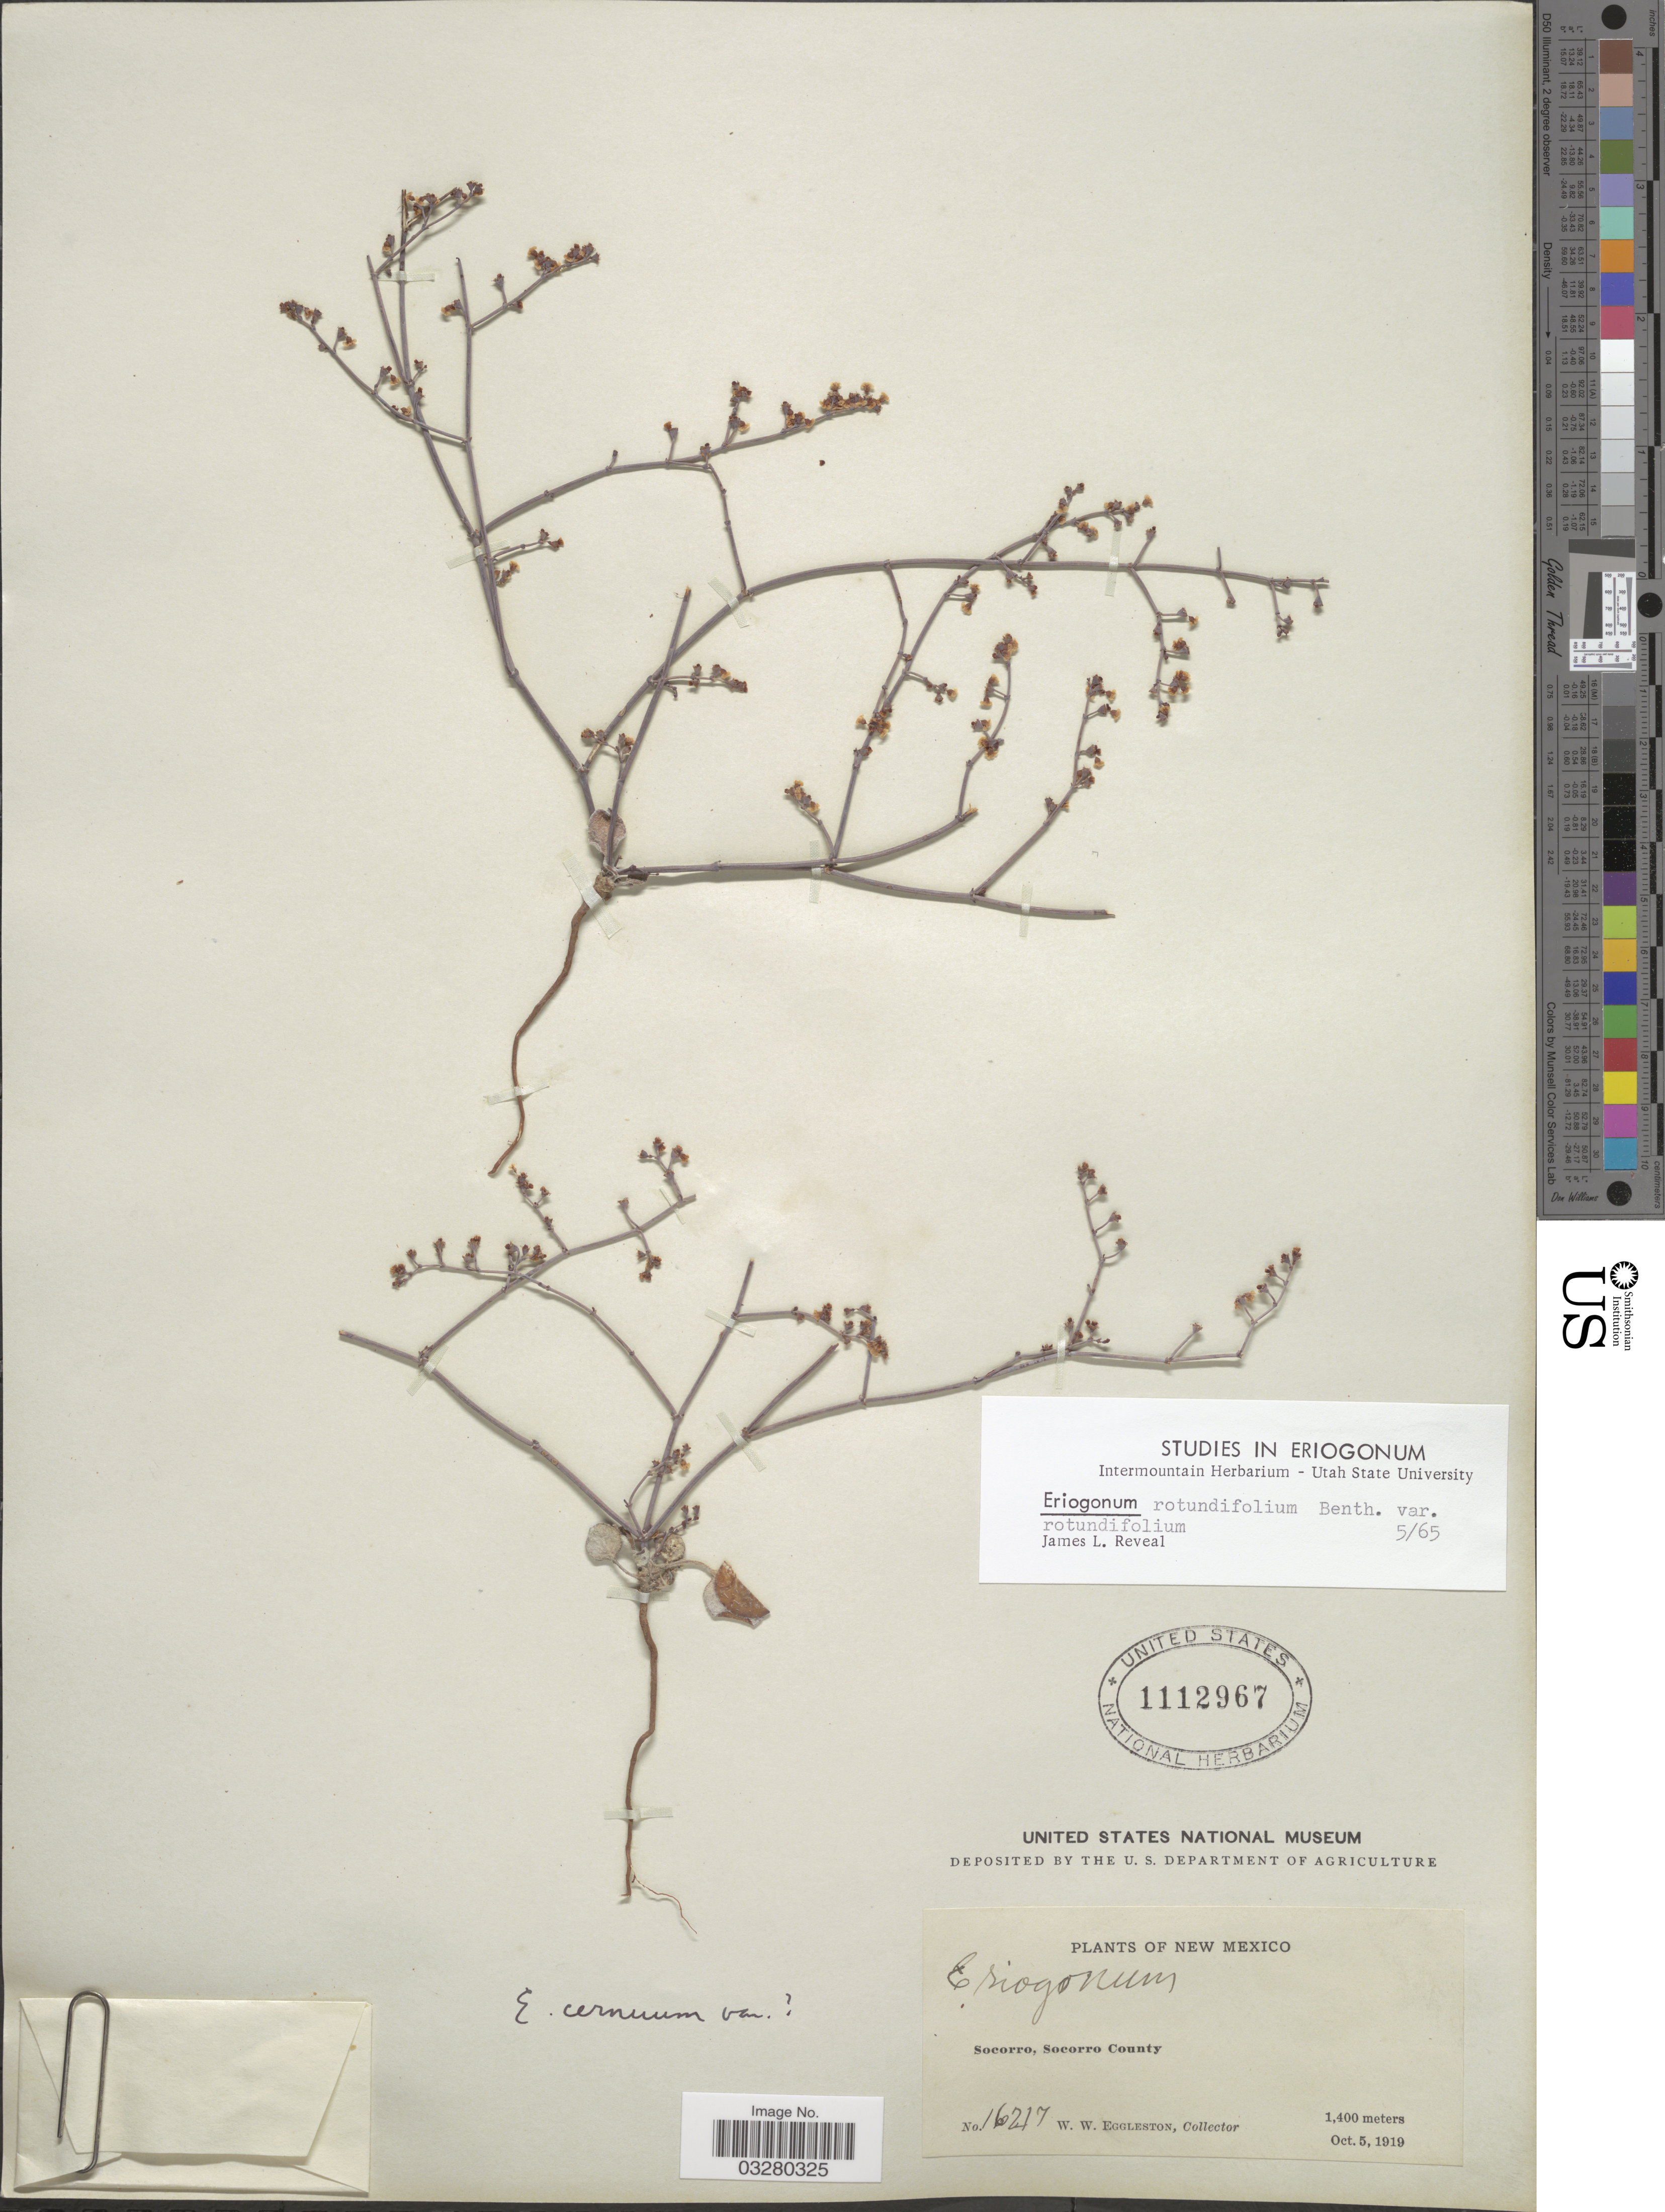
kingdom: Plantae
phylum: Tracheophyta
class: Magnoliopsida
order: Caryophyllales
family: Polygonaceae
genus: Eriogonum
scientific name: Eriogonum rotundifolium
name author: Benth. in DC.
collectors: W. W. Eggleston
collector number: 16217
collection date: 1919-10-05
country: United States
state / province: New Mexico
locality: Socorro, Socorro County.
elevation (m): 1400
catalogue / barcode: US 1112967